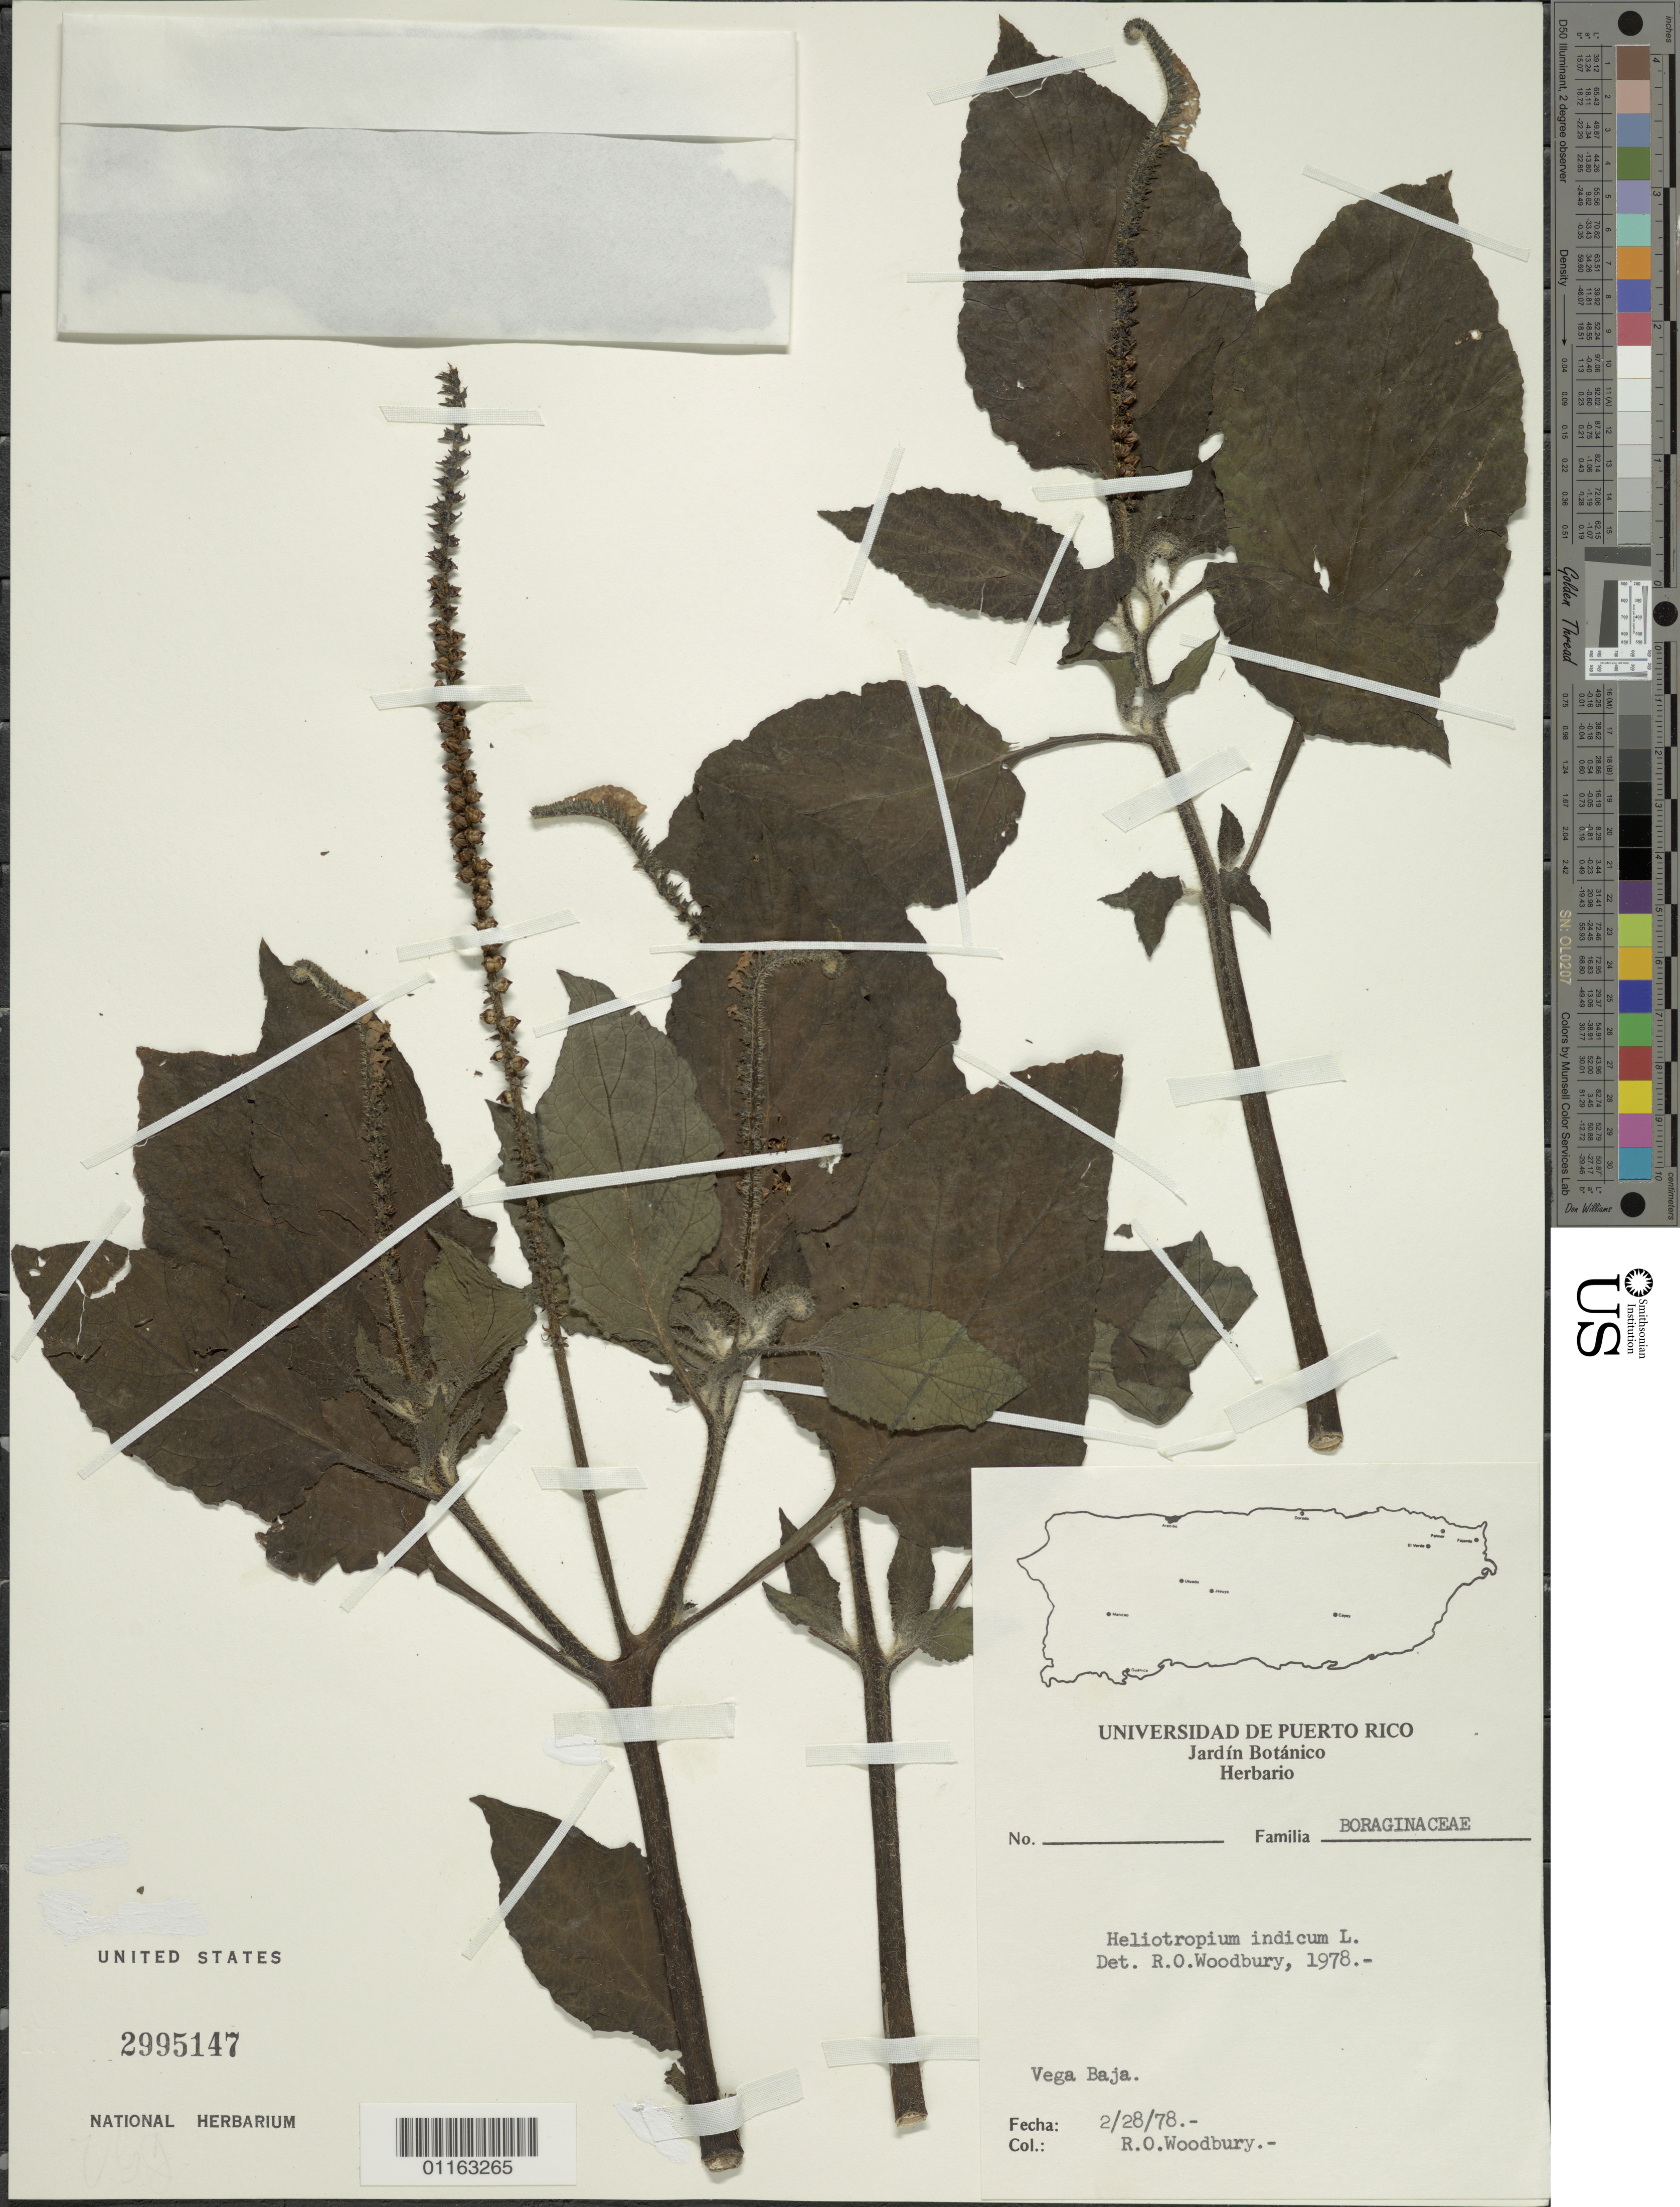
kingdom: Plantae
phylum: Tracheophyta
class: Magnoliopsida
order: Boraginales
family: Heliotropiaceae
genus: Heliotropium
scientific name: Heliotropium indicum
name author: L.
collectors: R. O. Woodbury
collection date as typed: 28 Feb 1978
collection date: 1978-02-28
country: Puerto Rico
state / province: Vega Baja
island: Puerto Rico I.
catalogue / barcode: US 2995147